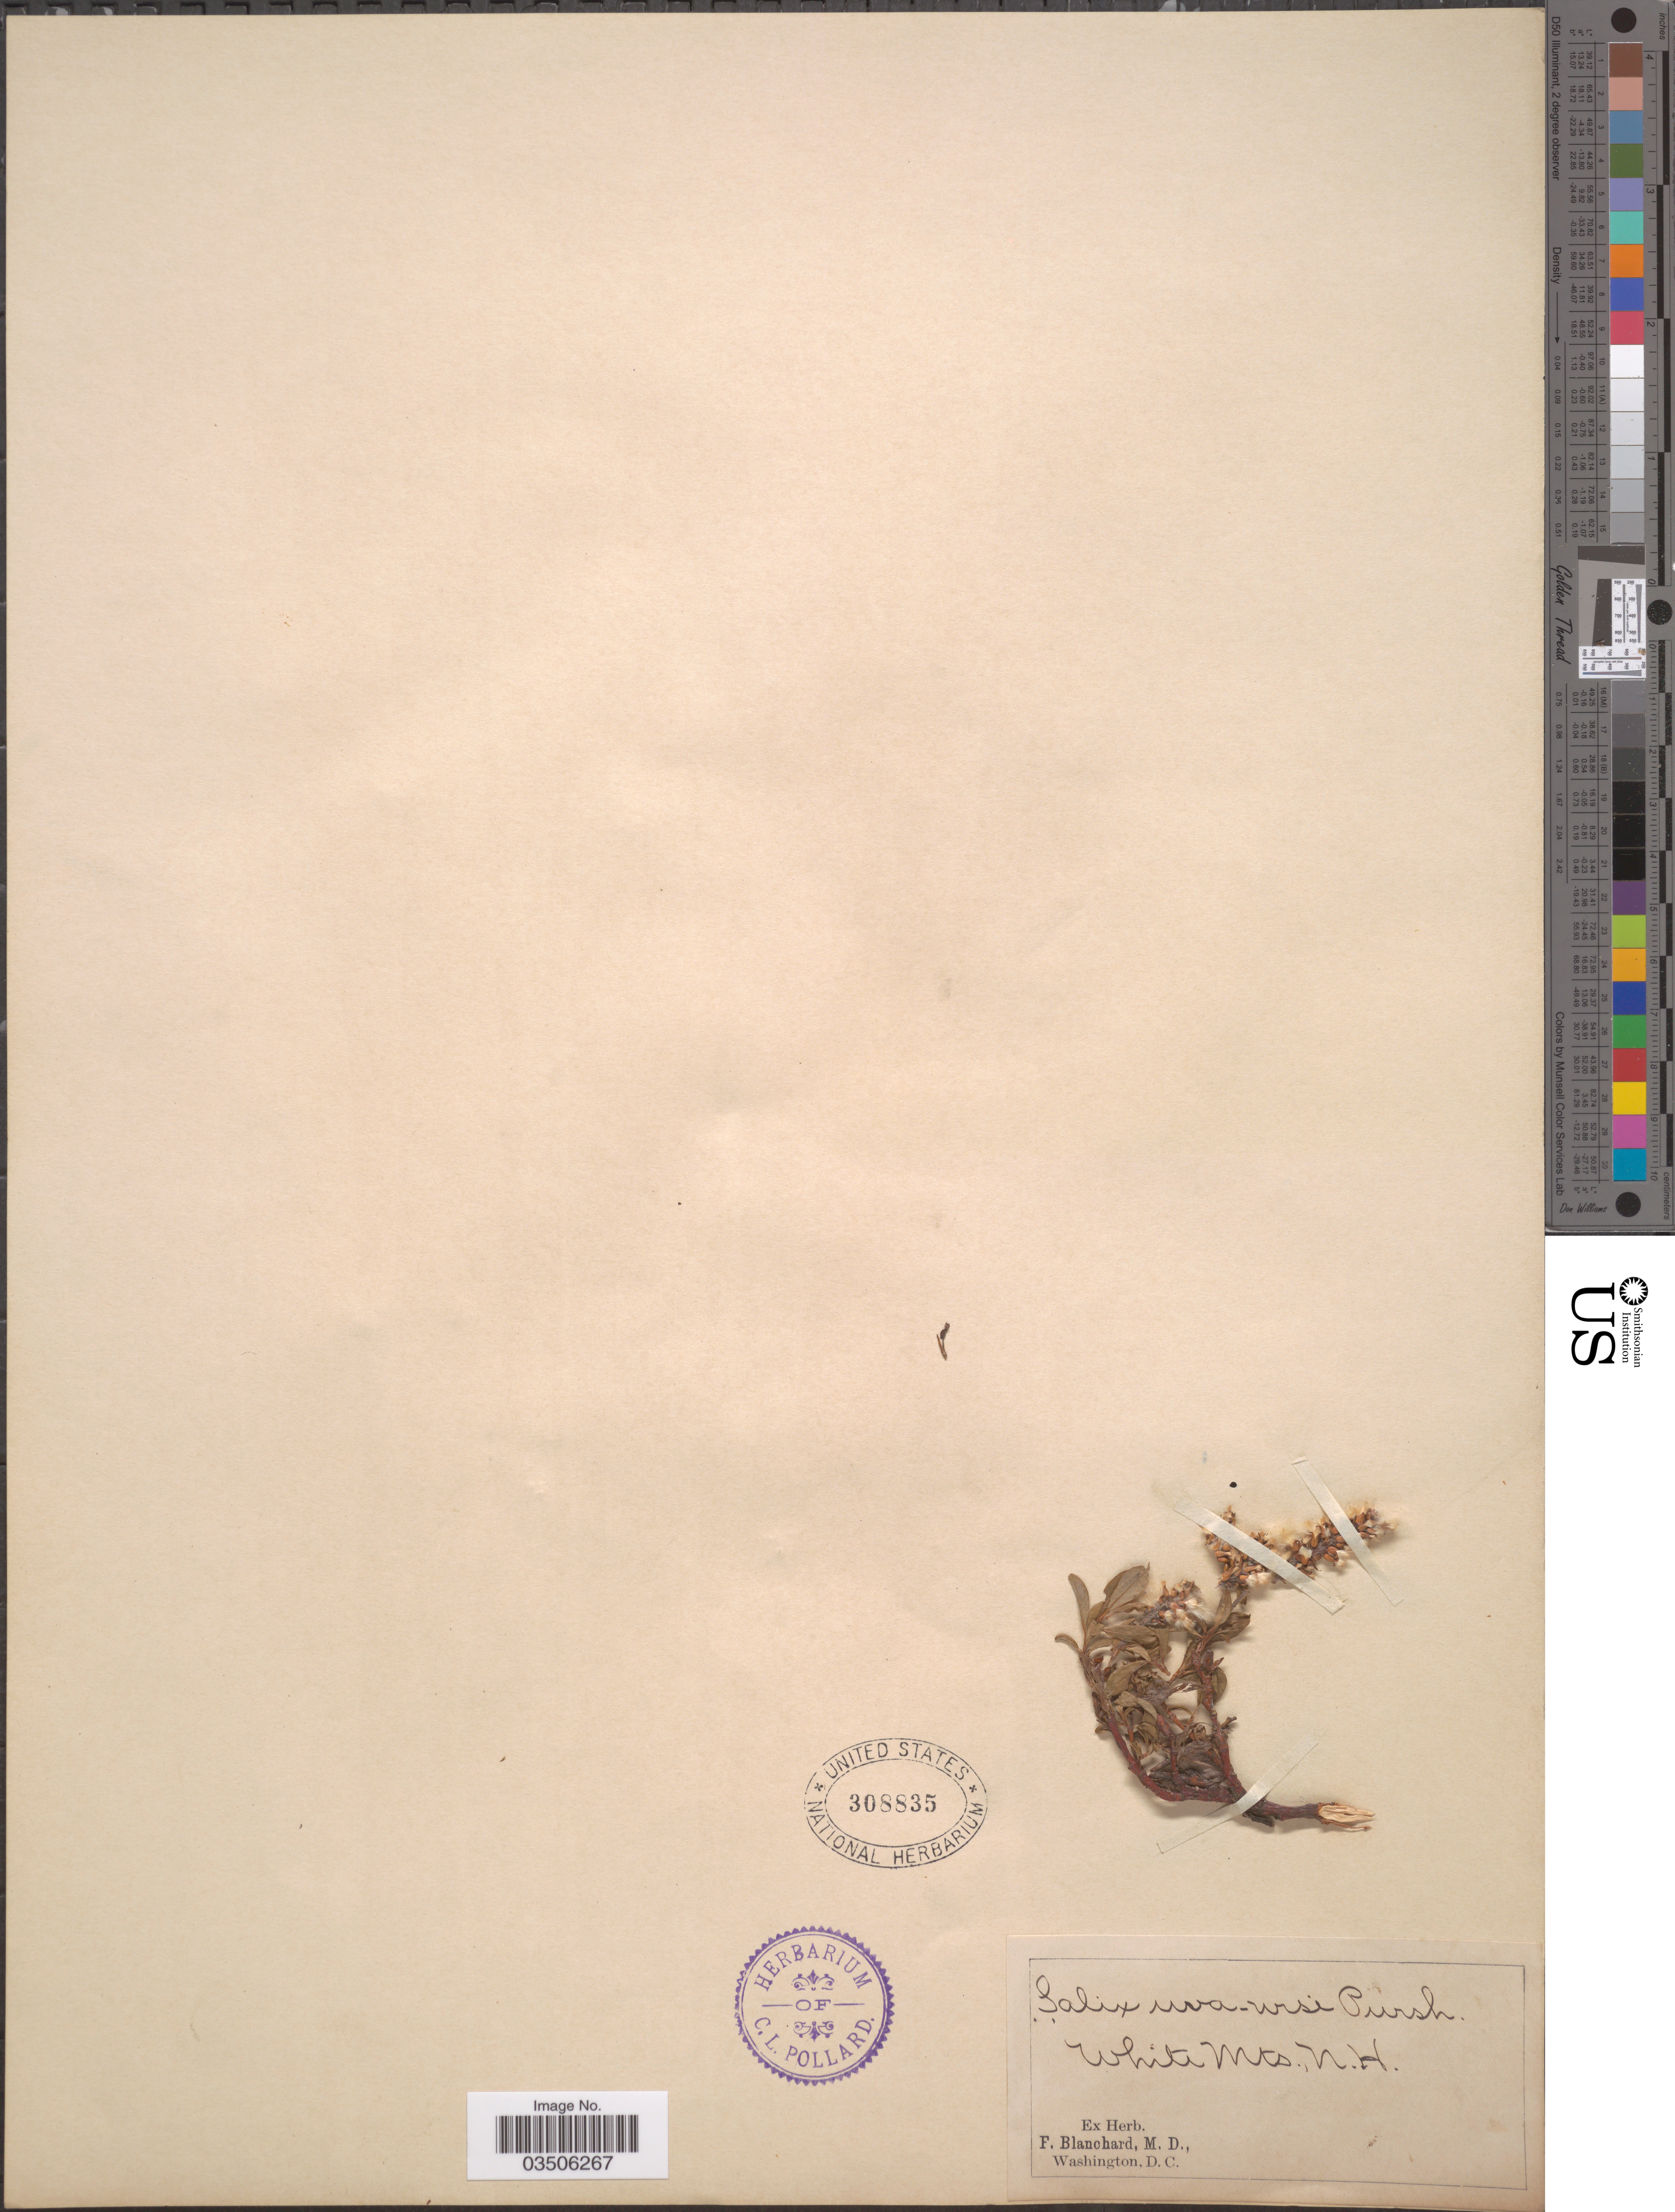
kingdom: Plantae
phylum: Tracheophyta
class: Magnoliopsida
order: Malpighiales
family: Salicaceae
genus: Salix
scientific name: Salix uva-ursi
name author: Pursh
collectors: ex herb. F. Blanchard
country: United States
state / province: New Hampshire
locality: White Mts.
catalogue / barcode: US 308835